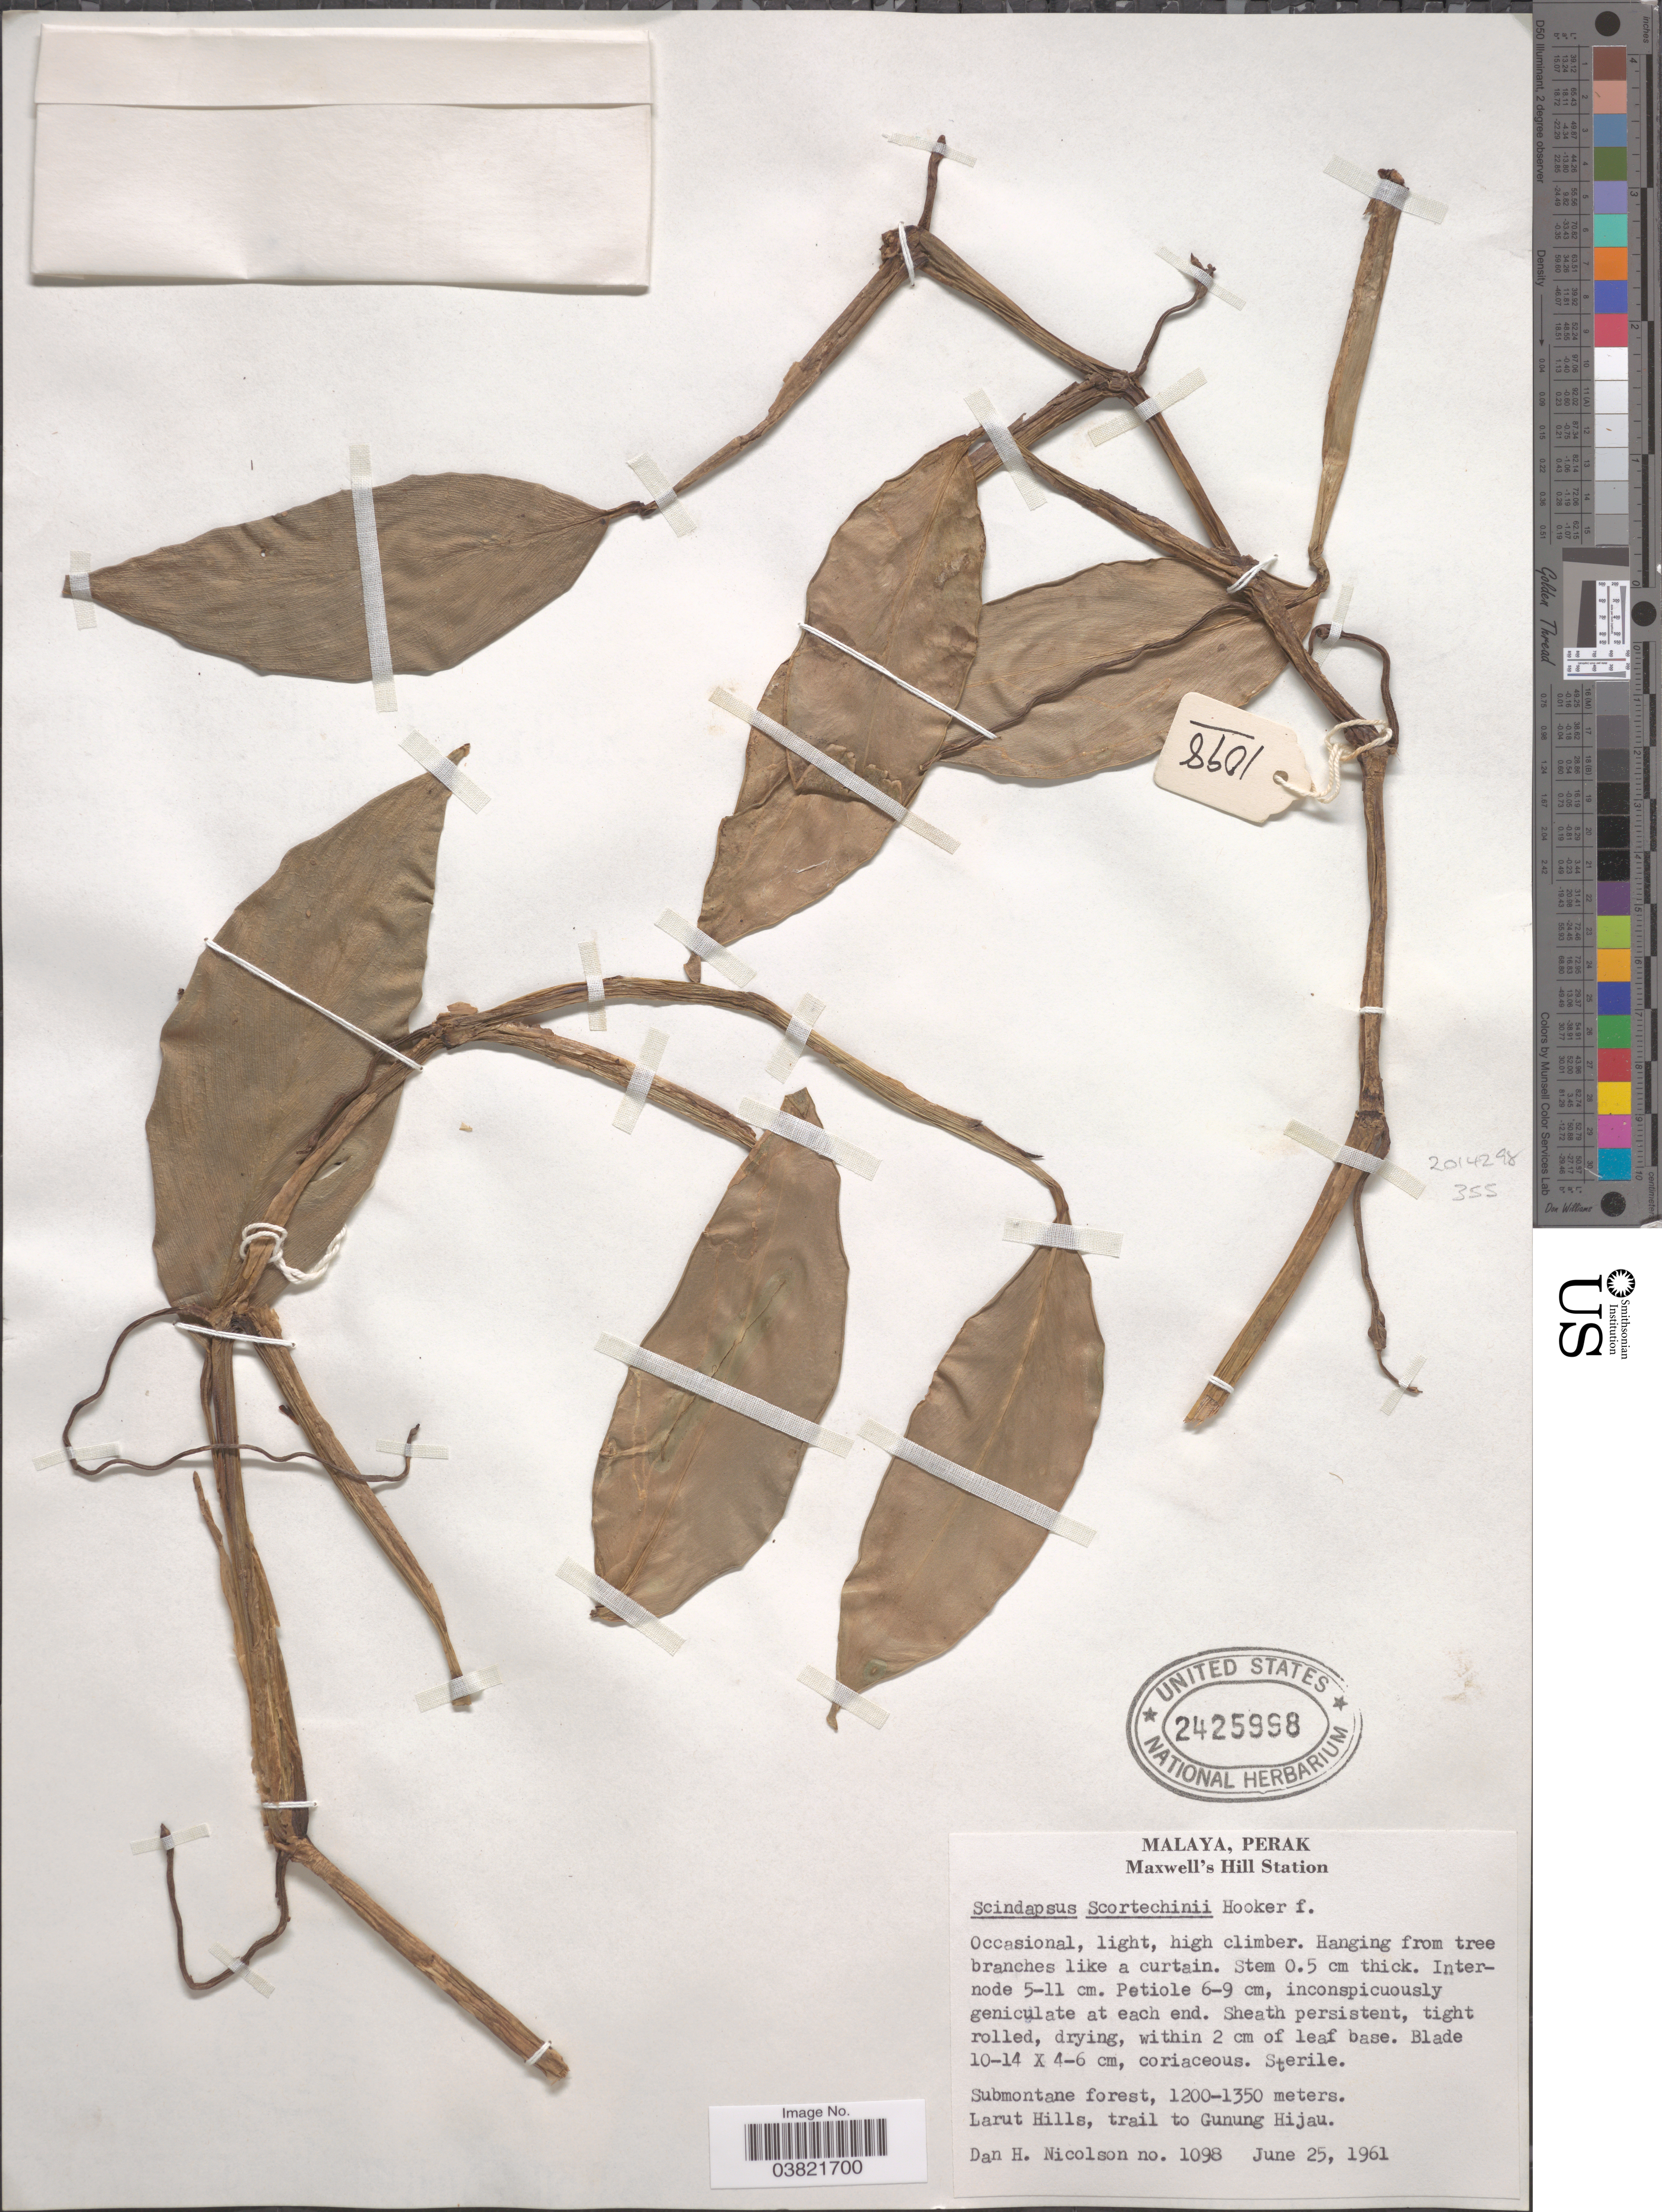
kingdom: Plantae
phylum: Tracheophyta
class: Liliopsida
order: Alismatales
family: Araceae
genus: Scindapsus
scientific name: Scindapsus scortechinii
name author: Hook. f.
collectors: D. H. Nicolson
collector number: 1098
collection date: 1961-06-25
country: Malaysia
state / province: Perak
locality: Malaya, Maxwell's Hill Station. Submontane forest, Larut Hills, trail to Gunung Hijau.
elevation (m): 1200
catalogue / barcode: US 2425998